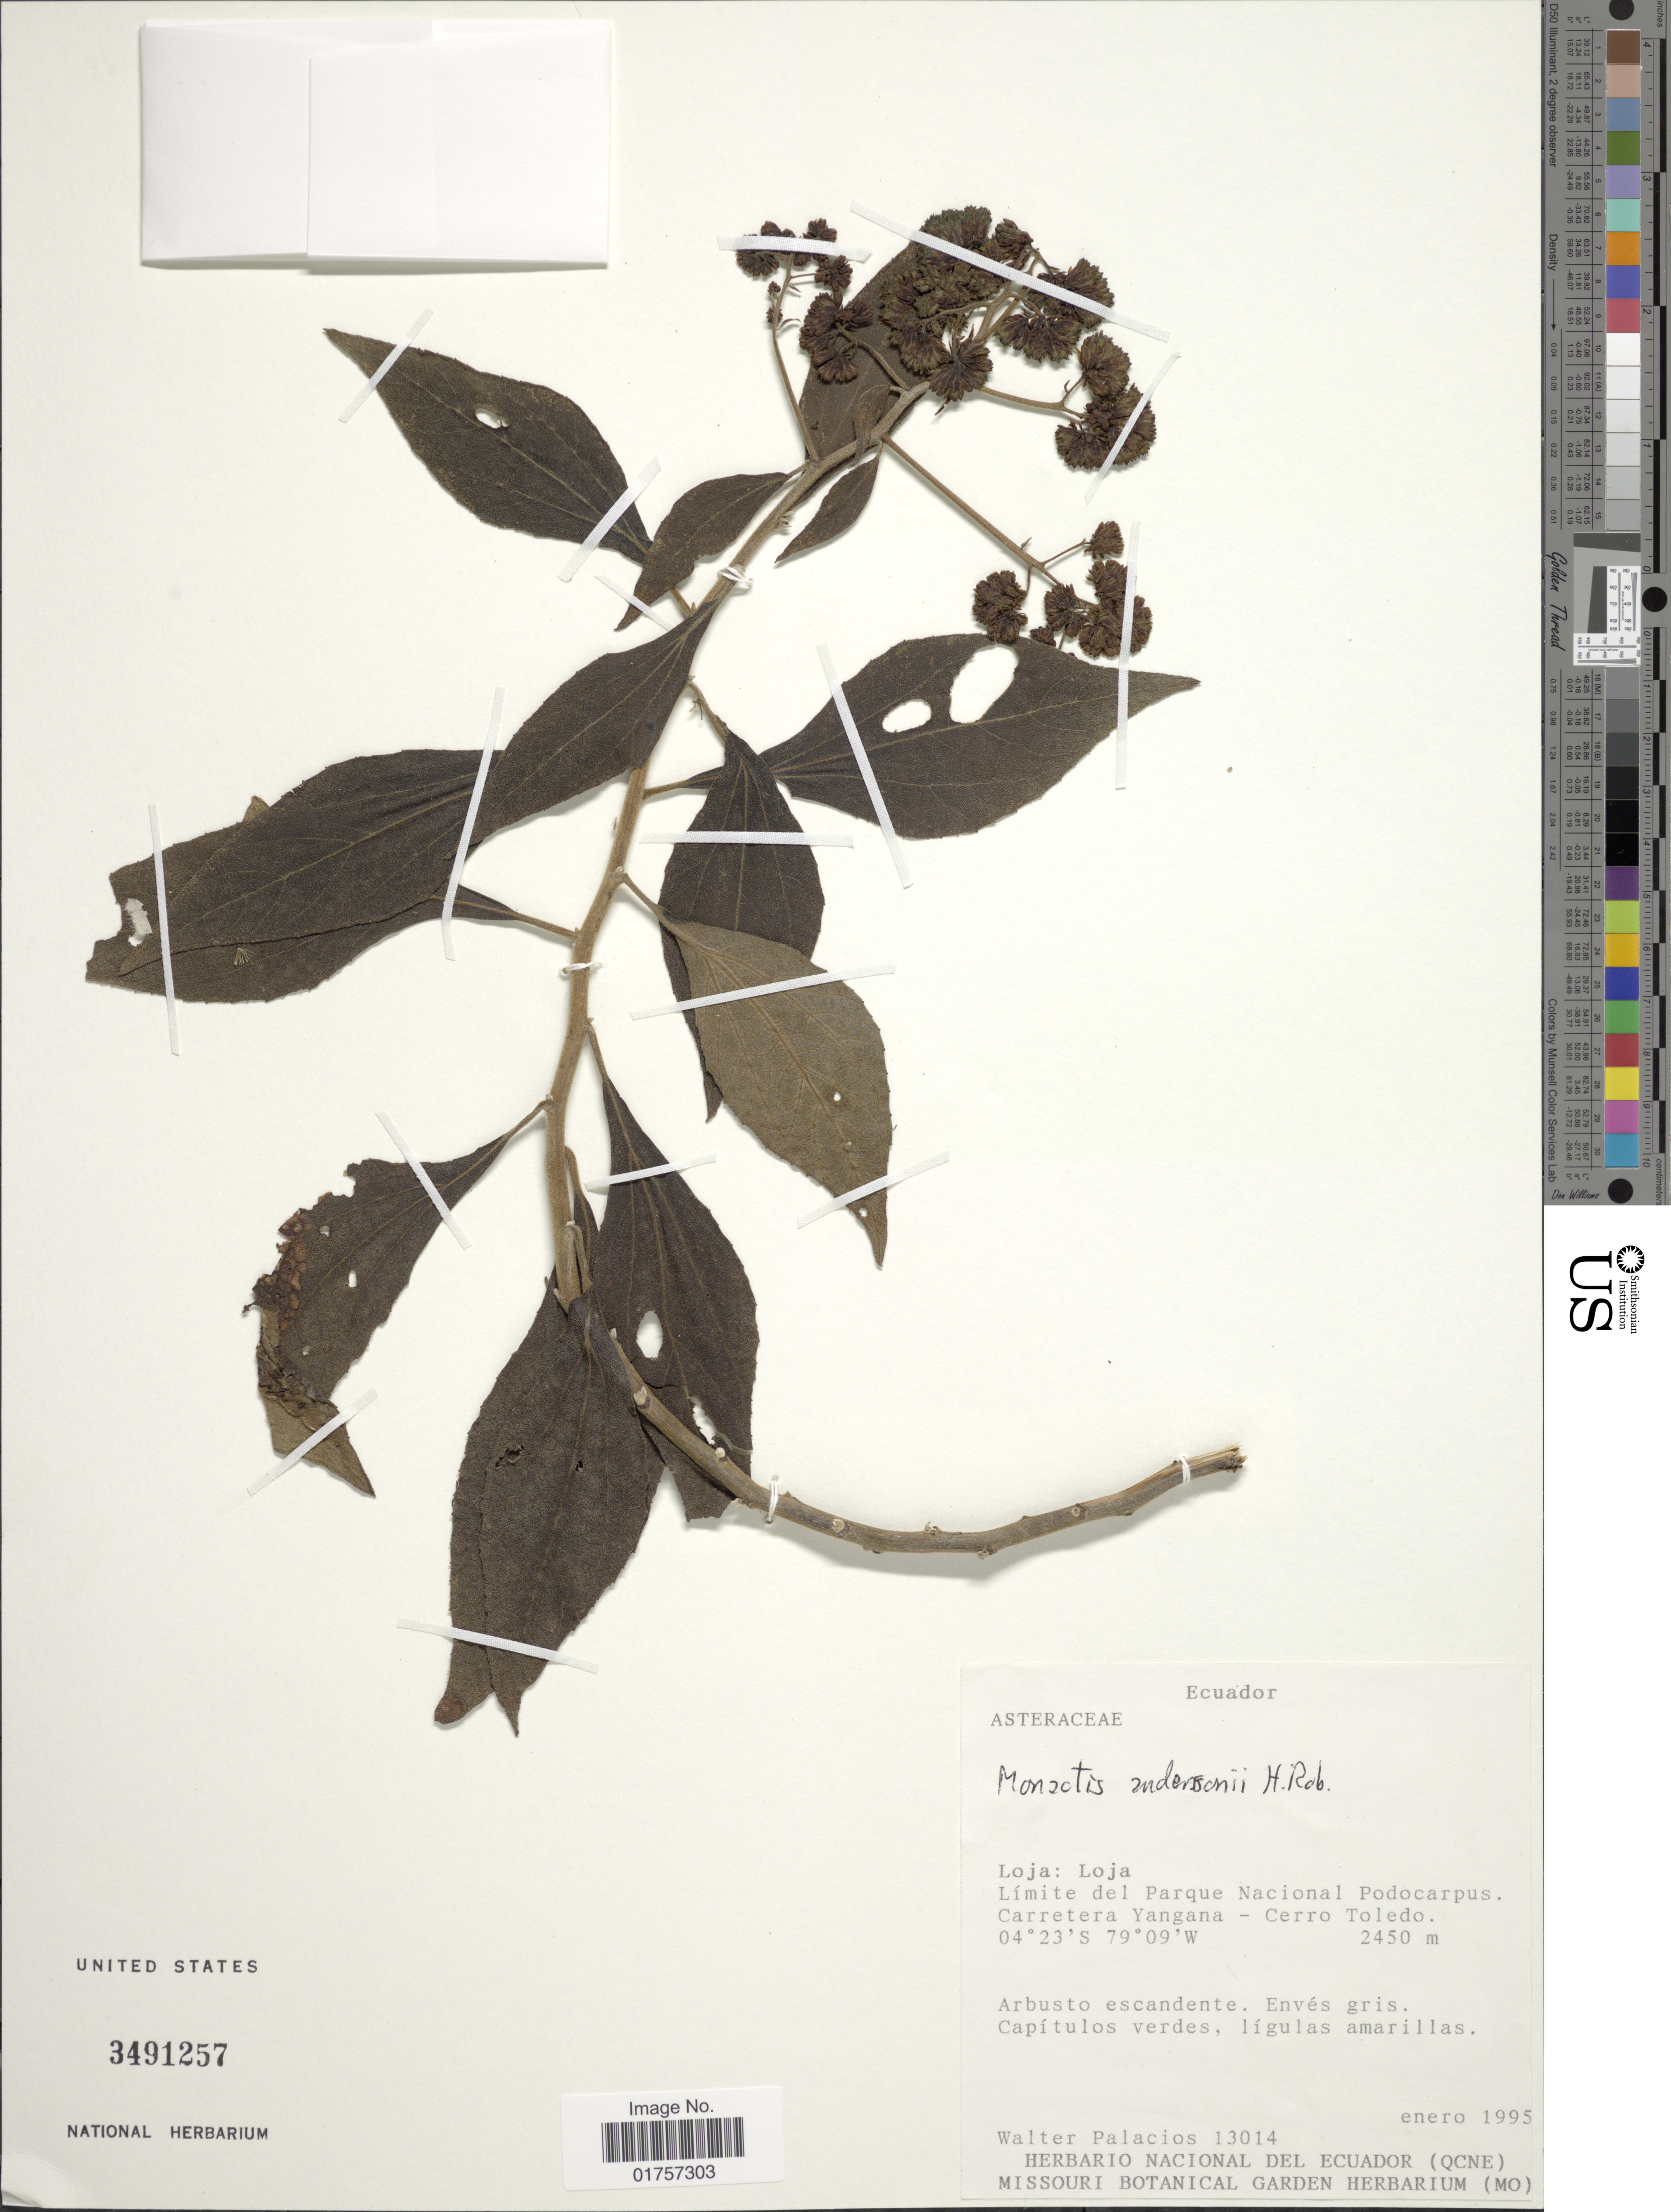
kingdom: Plantae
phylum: Tracheophyta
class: Magnoliopsida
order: Asterales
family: Asteraceae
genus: Monactis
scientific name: Monactis anderssoni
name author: H. Rob.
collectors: W. Palacios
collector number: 13014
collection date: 1995-01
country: Ecuador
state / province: Loja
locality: Loja. Límite del Parque Nacional Podocarpus. Carretera Yangana - Cerro Toledo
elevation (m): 2450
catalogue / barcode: US 3491257